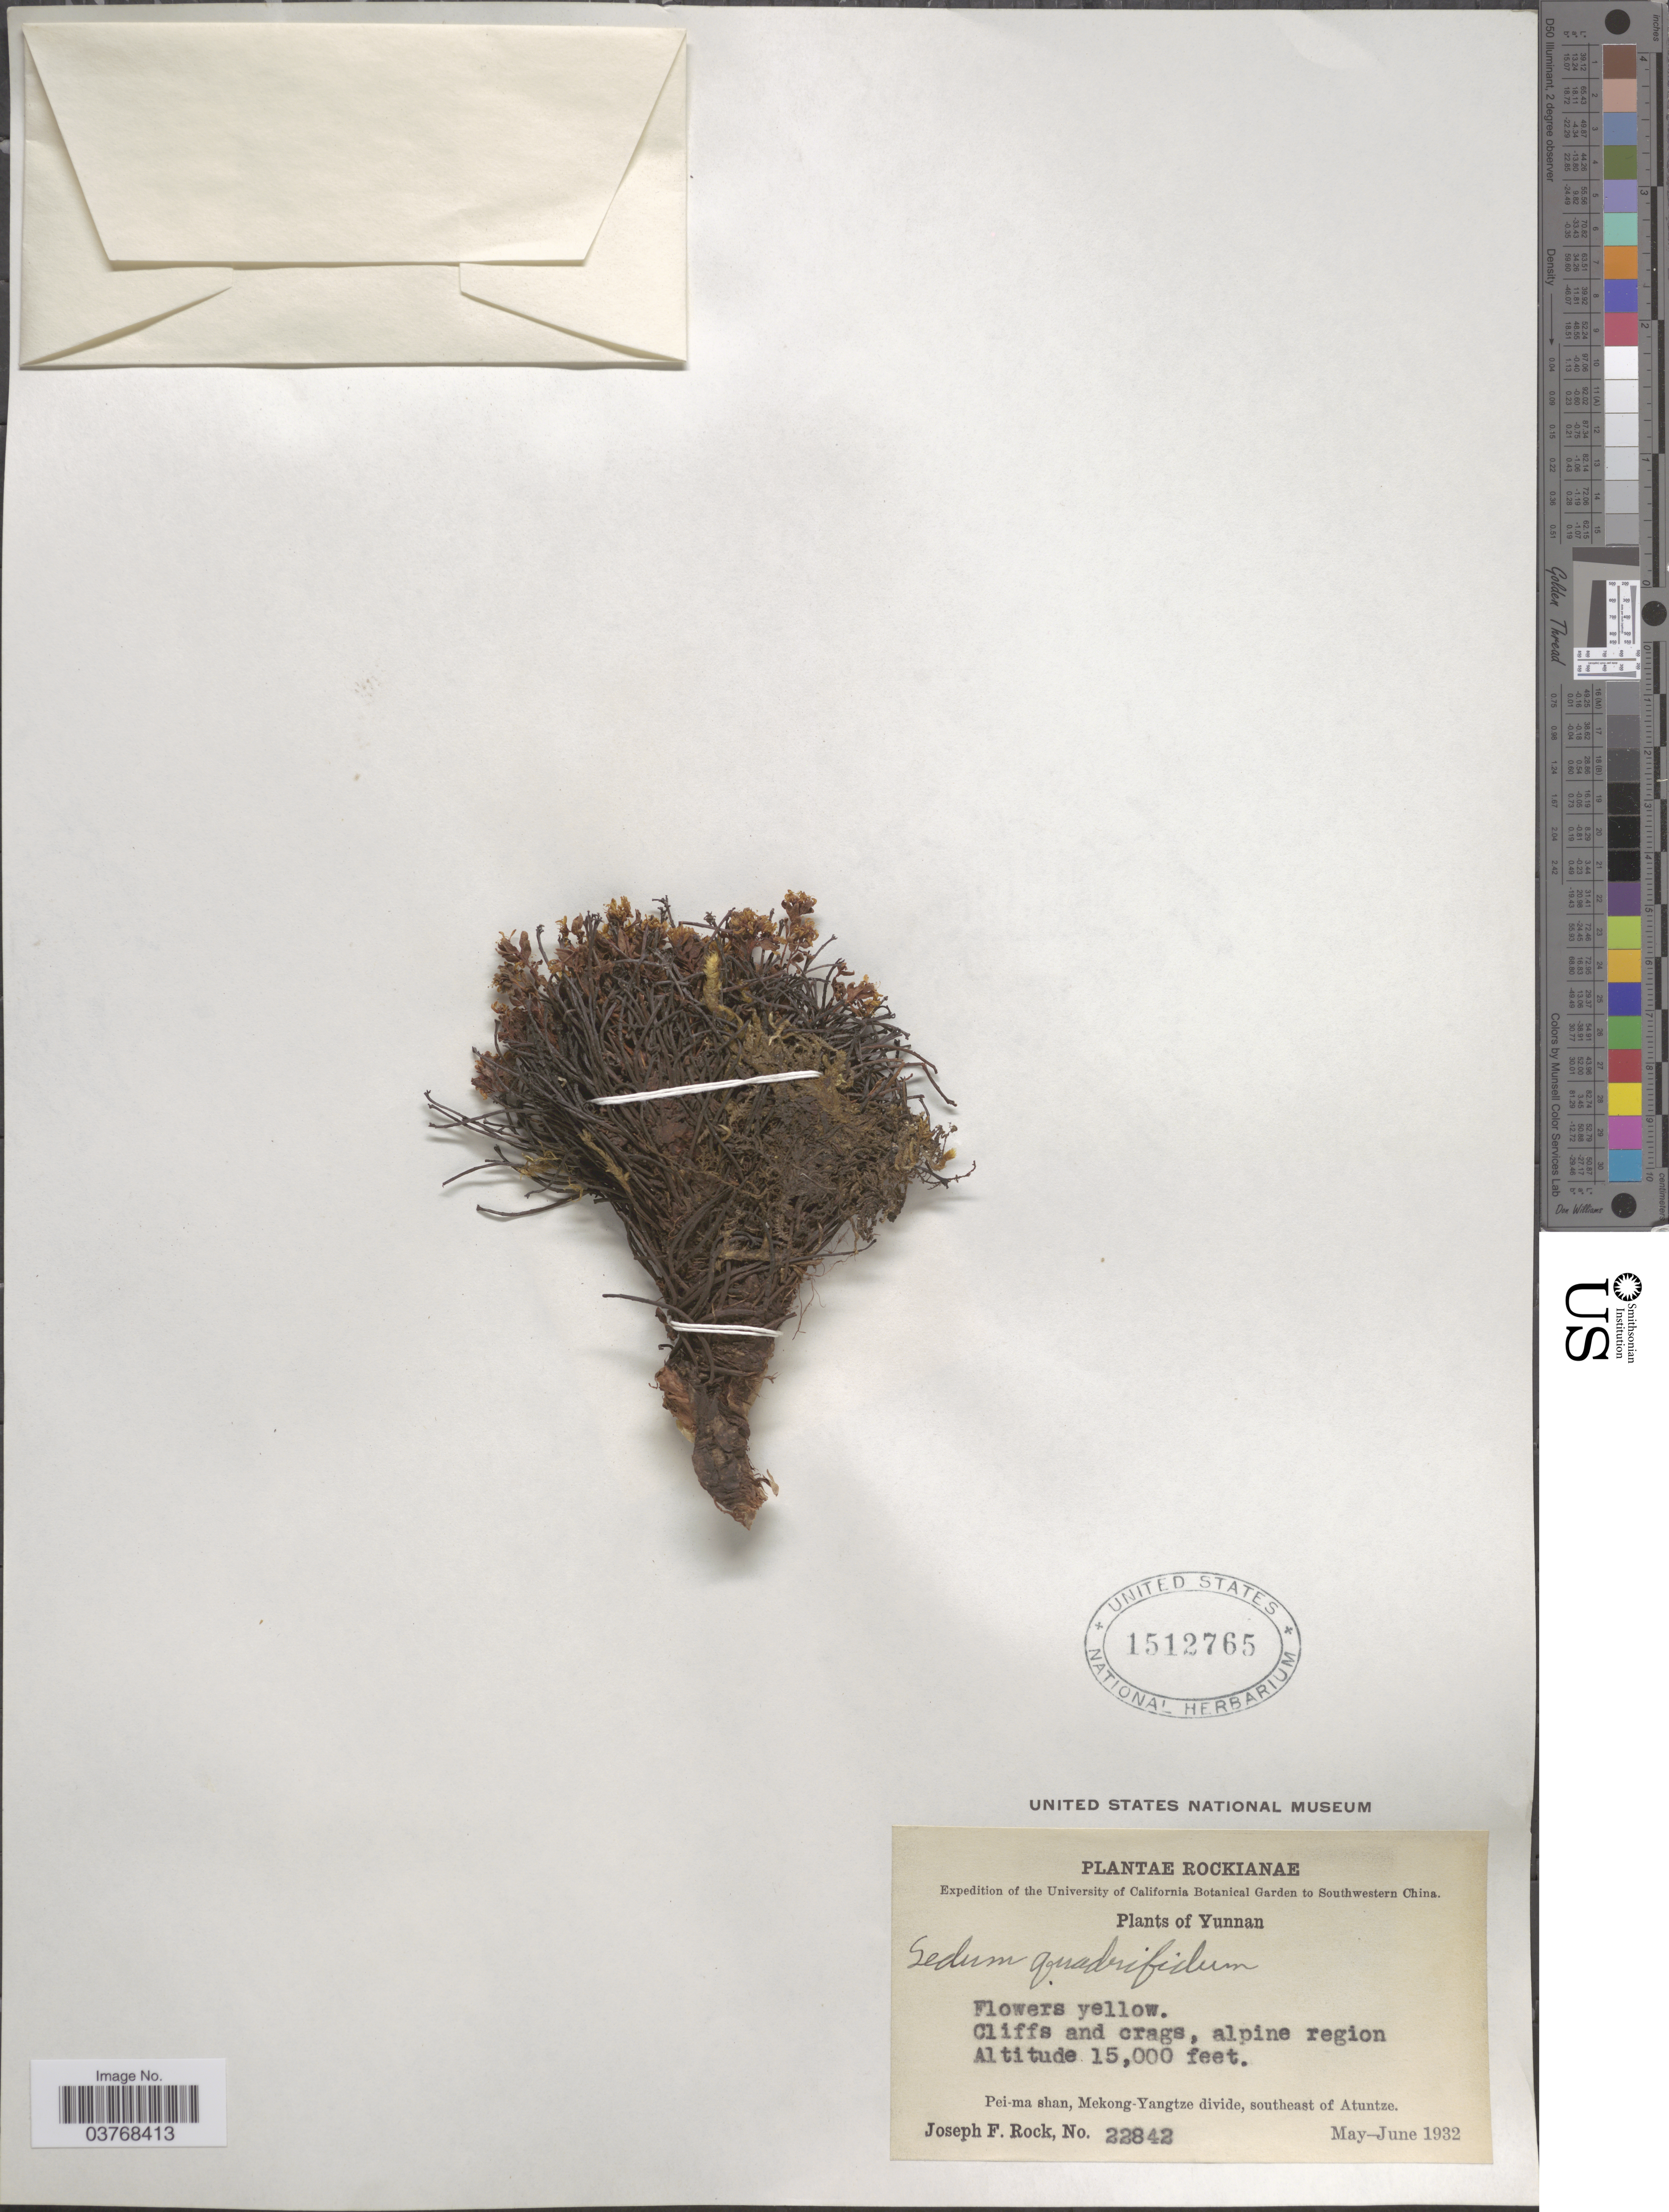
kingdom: Plantae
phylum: Tracheophyta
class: Magnoliopsida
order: Saxifragales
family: Crassulaceae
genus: Rhodiola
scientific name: Rhodiola quadrifida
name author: (Pall.) Fisch. & C.A. Mey.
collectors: J. F. Rock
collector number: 22842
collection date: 1932-05/1932-06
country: China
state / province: Yunnan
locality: Southwestern China. Pei-ma shan, Mekong-Yangtze divide, southeast of Atuntze.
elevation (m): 4572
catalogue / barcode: US 1512765